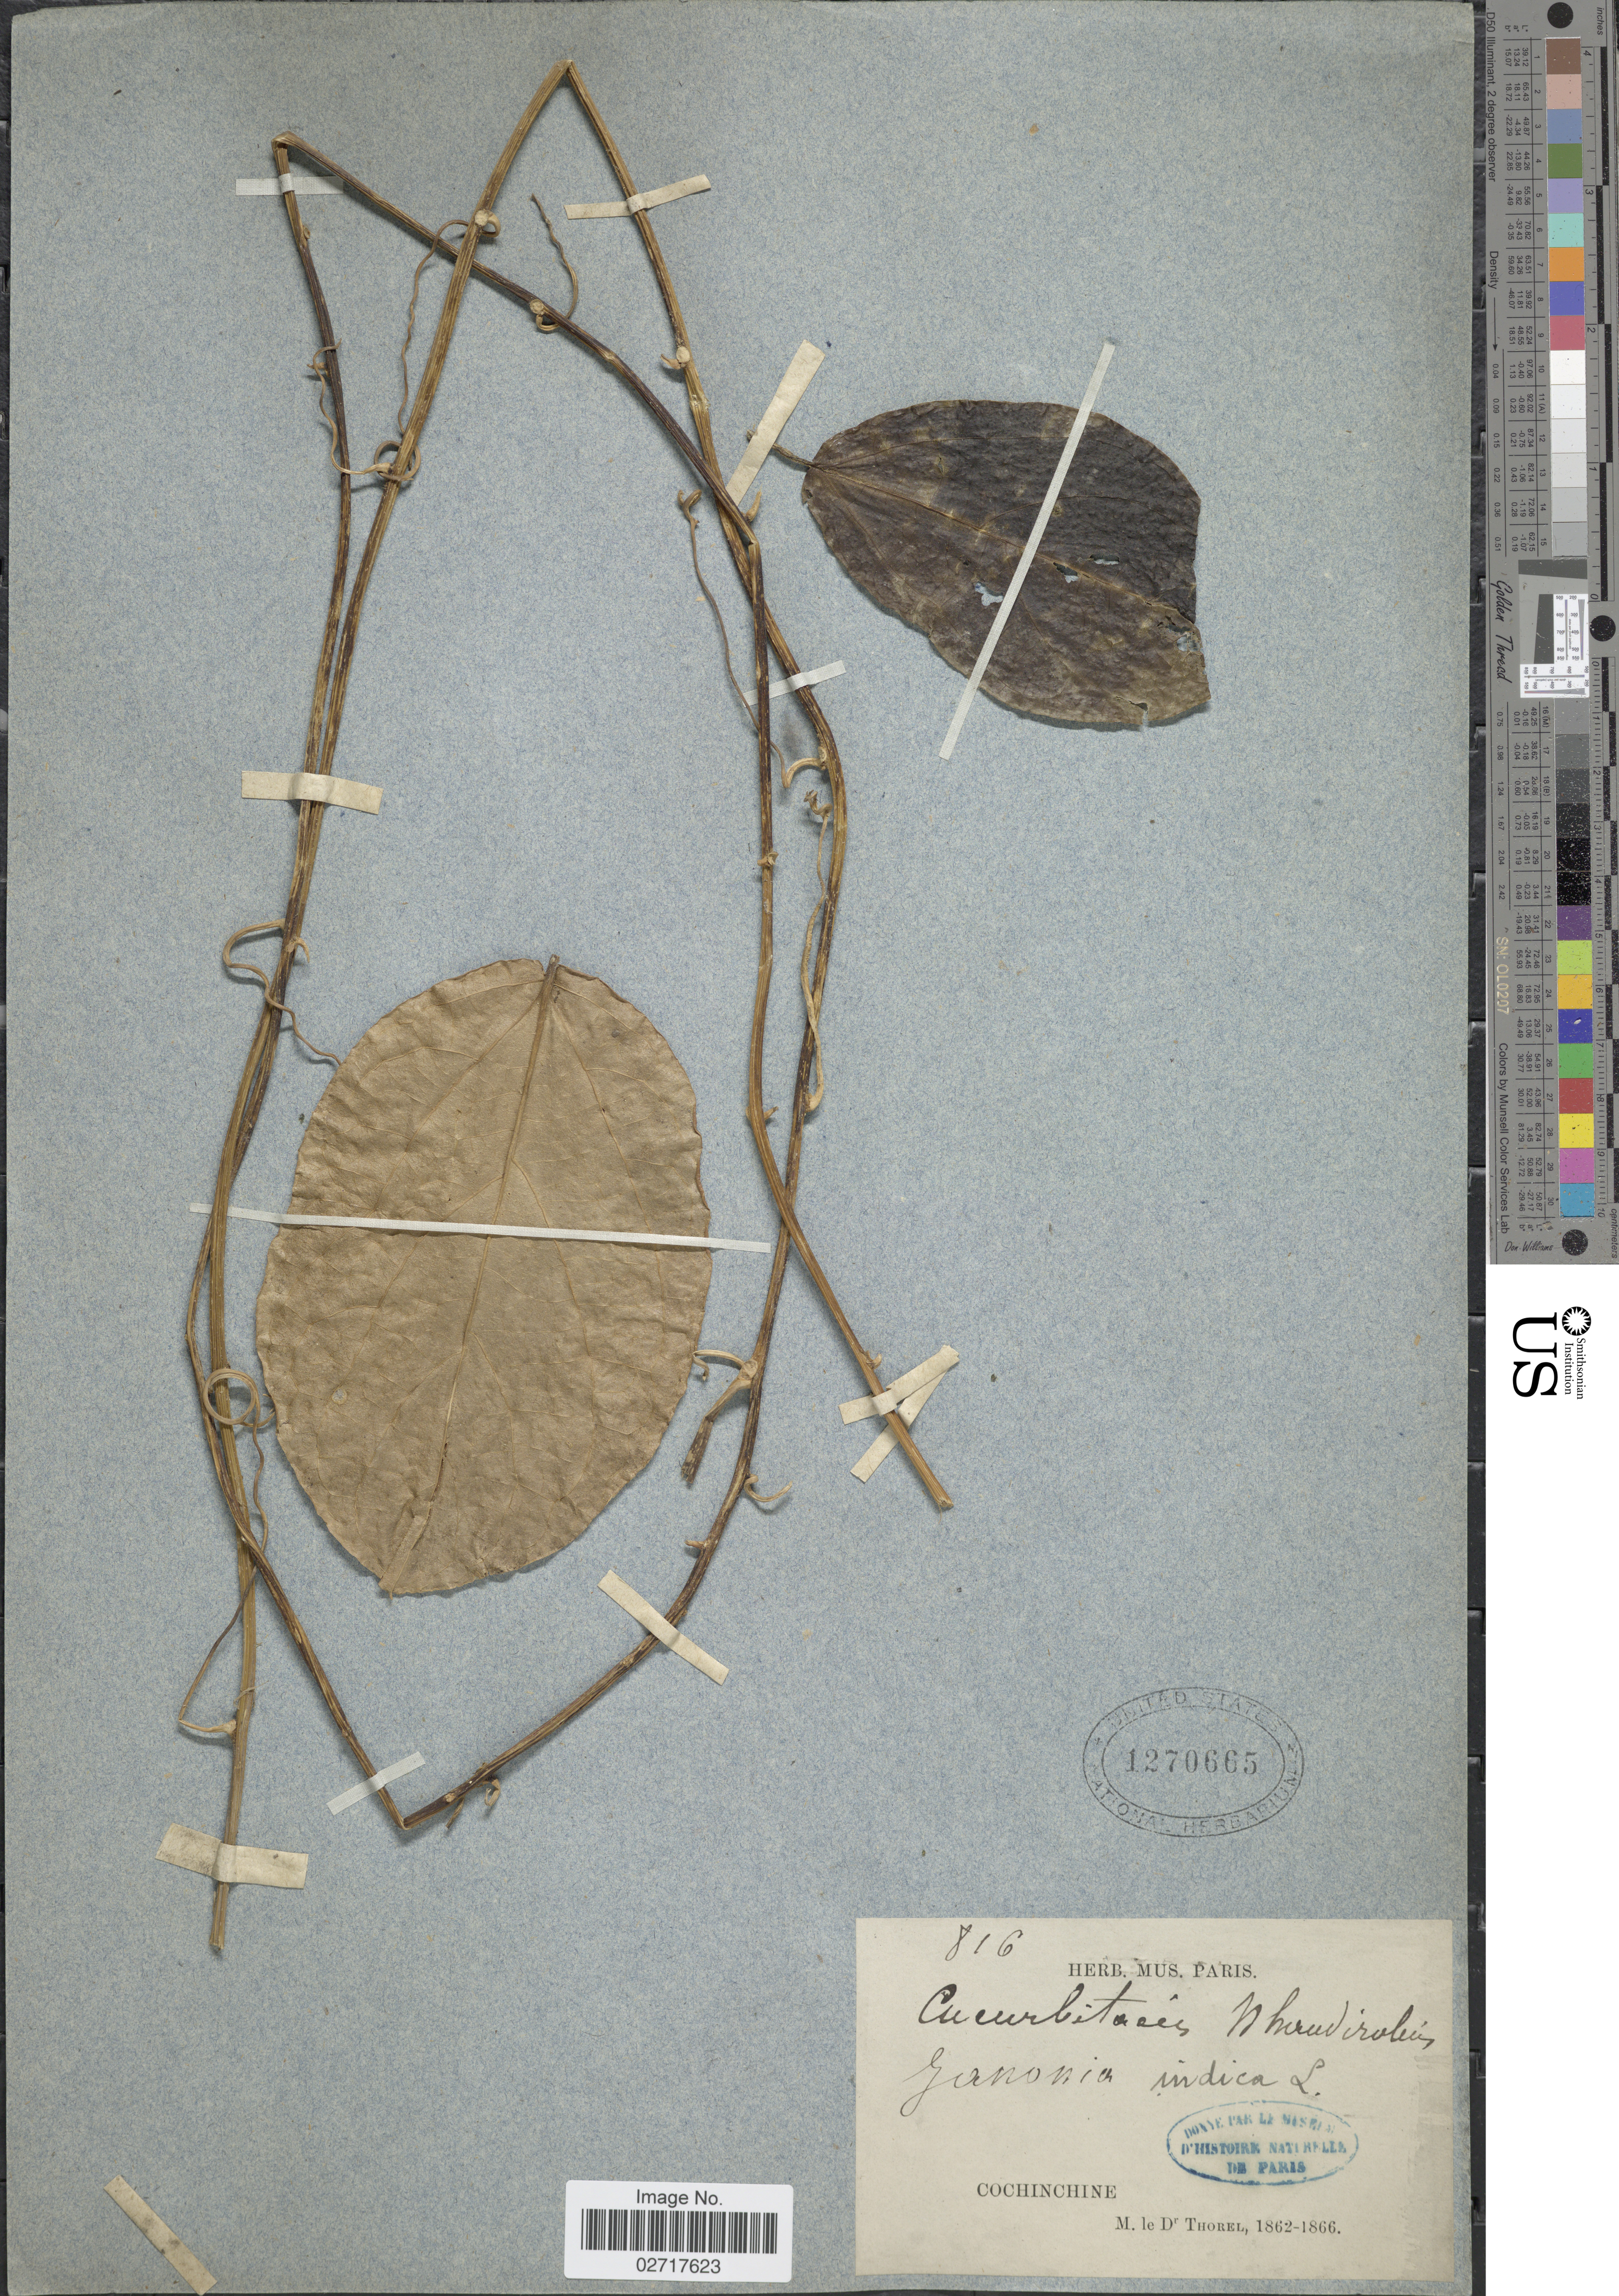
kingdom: Plantae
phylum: Tracheophyta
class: Magnoliopsida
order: Cucurbitales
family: Cucurbitaceae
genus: Zanonia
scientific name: Zanonia indica var. indica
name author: L.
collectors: M. de Thorel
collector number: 816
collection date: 1862/1866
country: Vietnam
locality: Cochinchine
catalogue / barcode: US 1270665